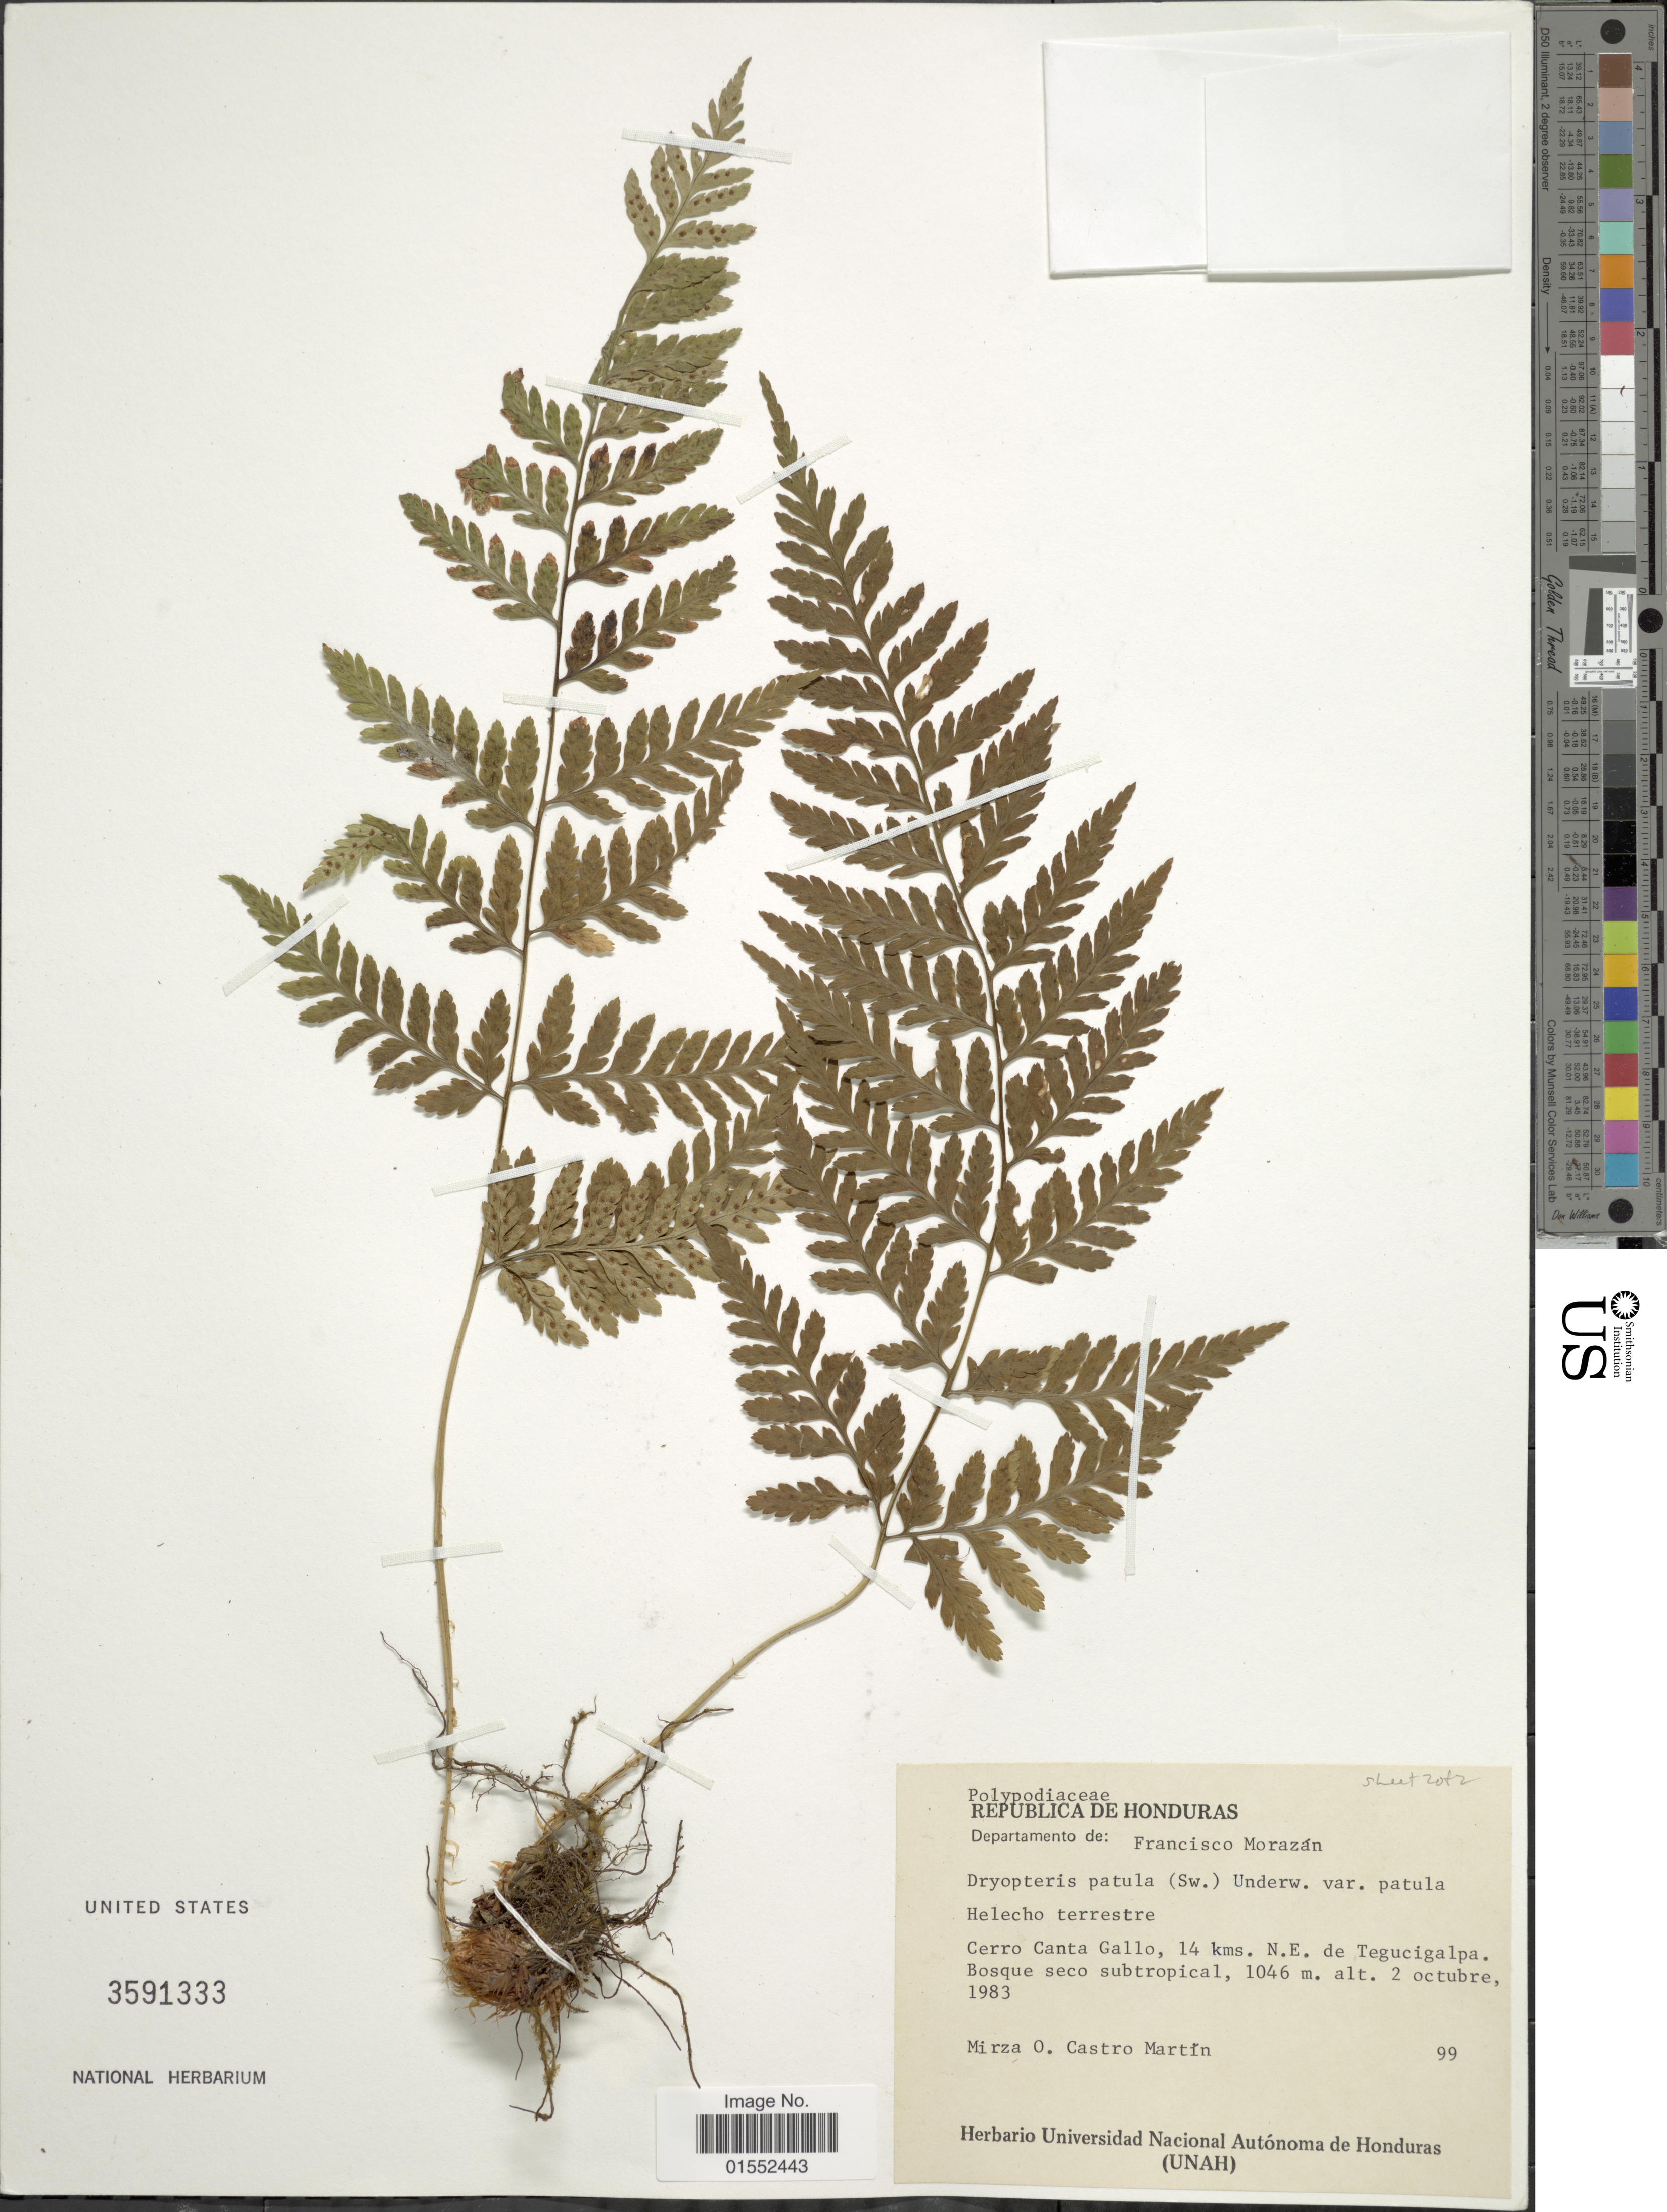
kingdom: Plantae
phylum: Tracheophyta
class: Polypodiopsida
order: Polypodiales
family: Dryopteridaceae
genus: Dryopteris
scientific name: Dryopteris patula var. patula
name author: (Sw.) Underw.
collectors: M. Martin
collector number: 99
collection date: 1983-10-02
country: Honduras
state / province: Fco. Morazán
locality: Republica de Honduras. Departamentode: Francisco Morazan. Helecho terrestre. Cerro Canta Gallo, 14 kms. N. E. de tegucigalpa. Bosque seco subtropical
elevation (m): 1046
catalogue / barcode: US 3591333